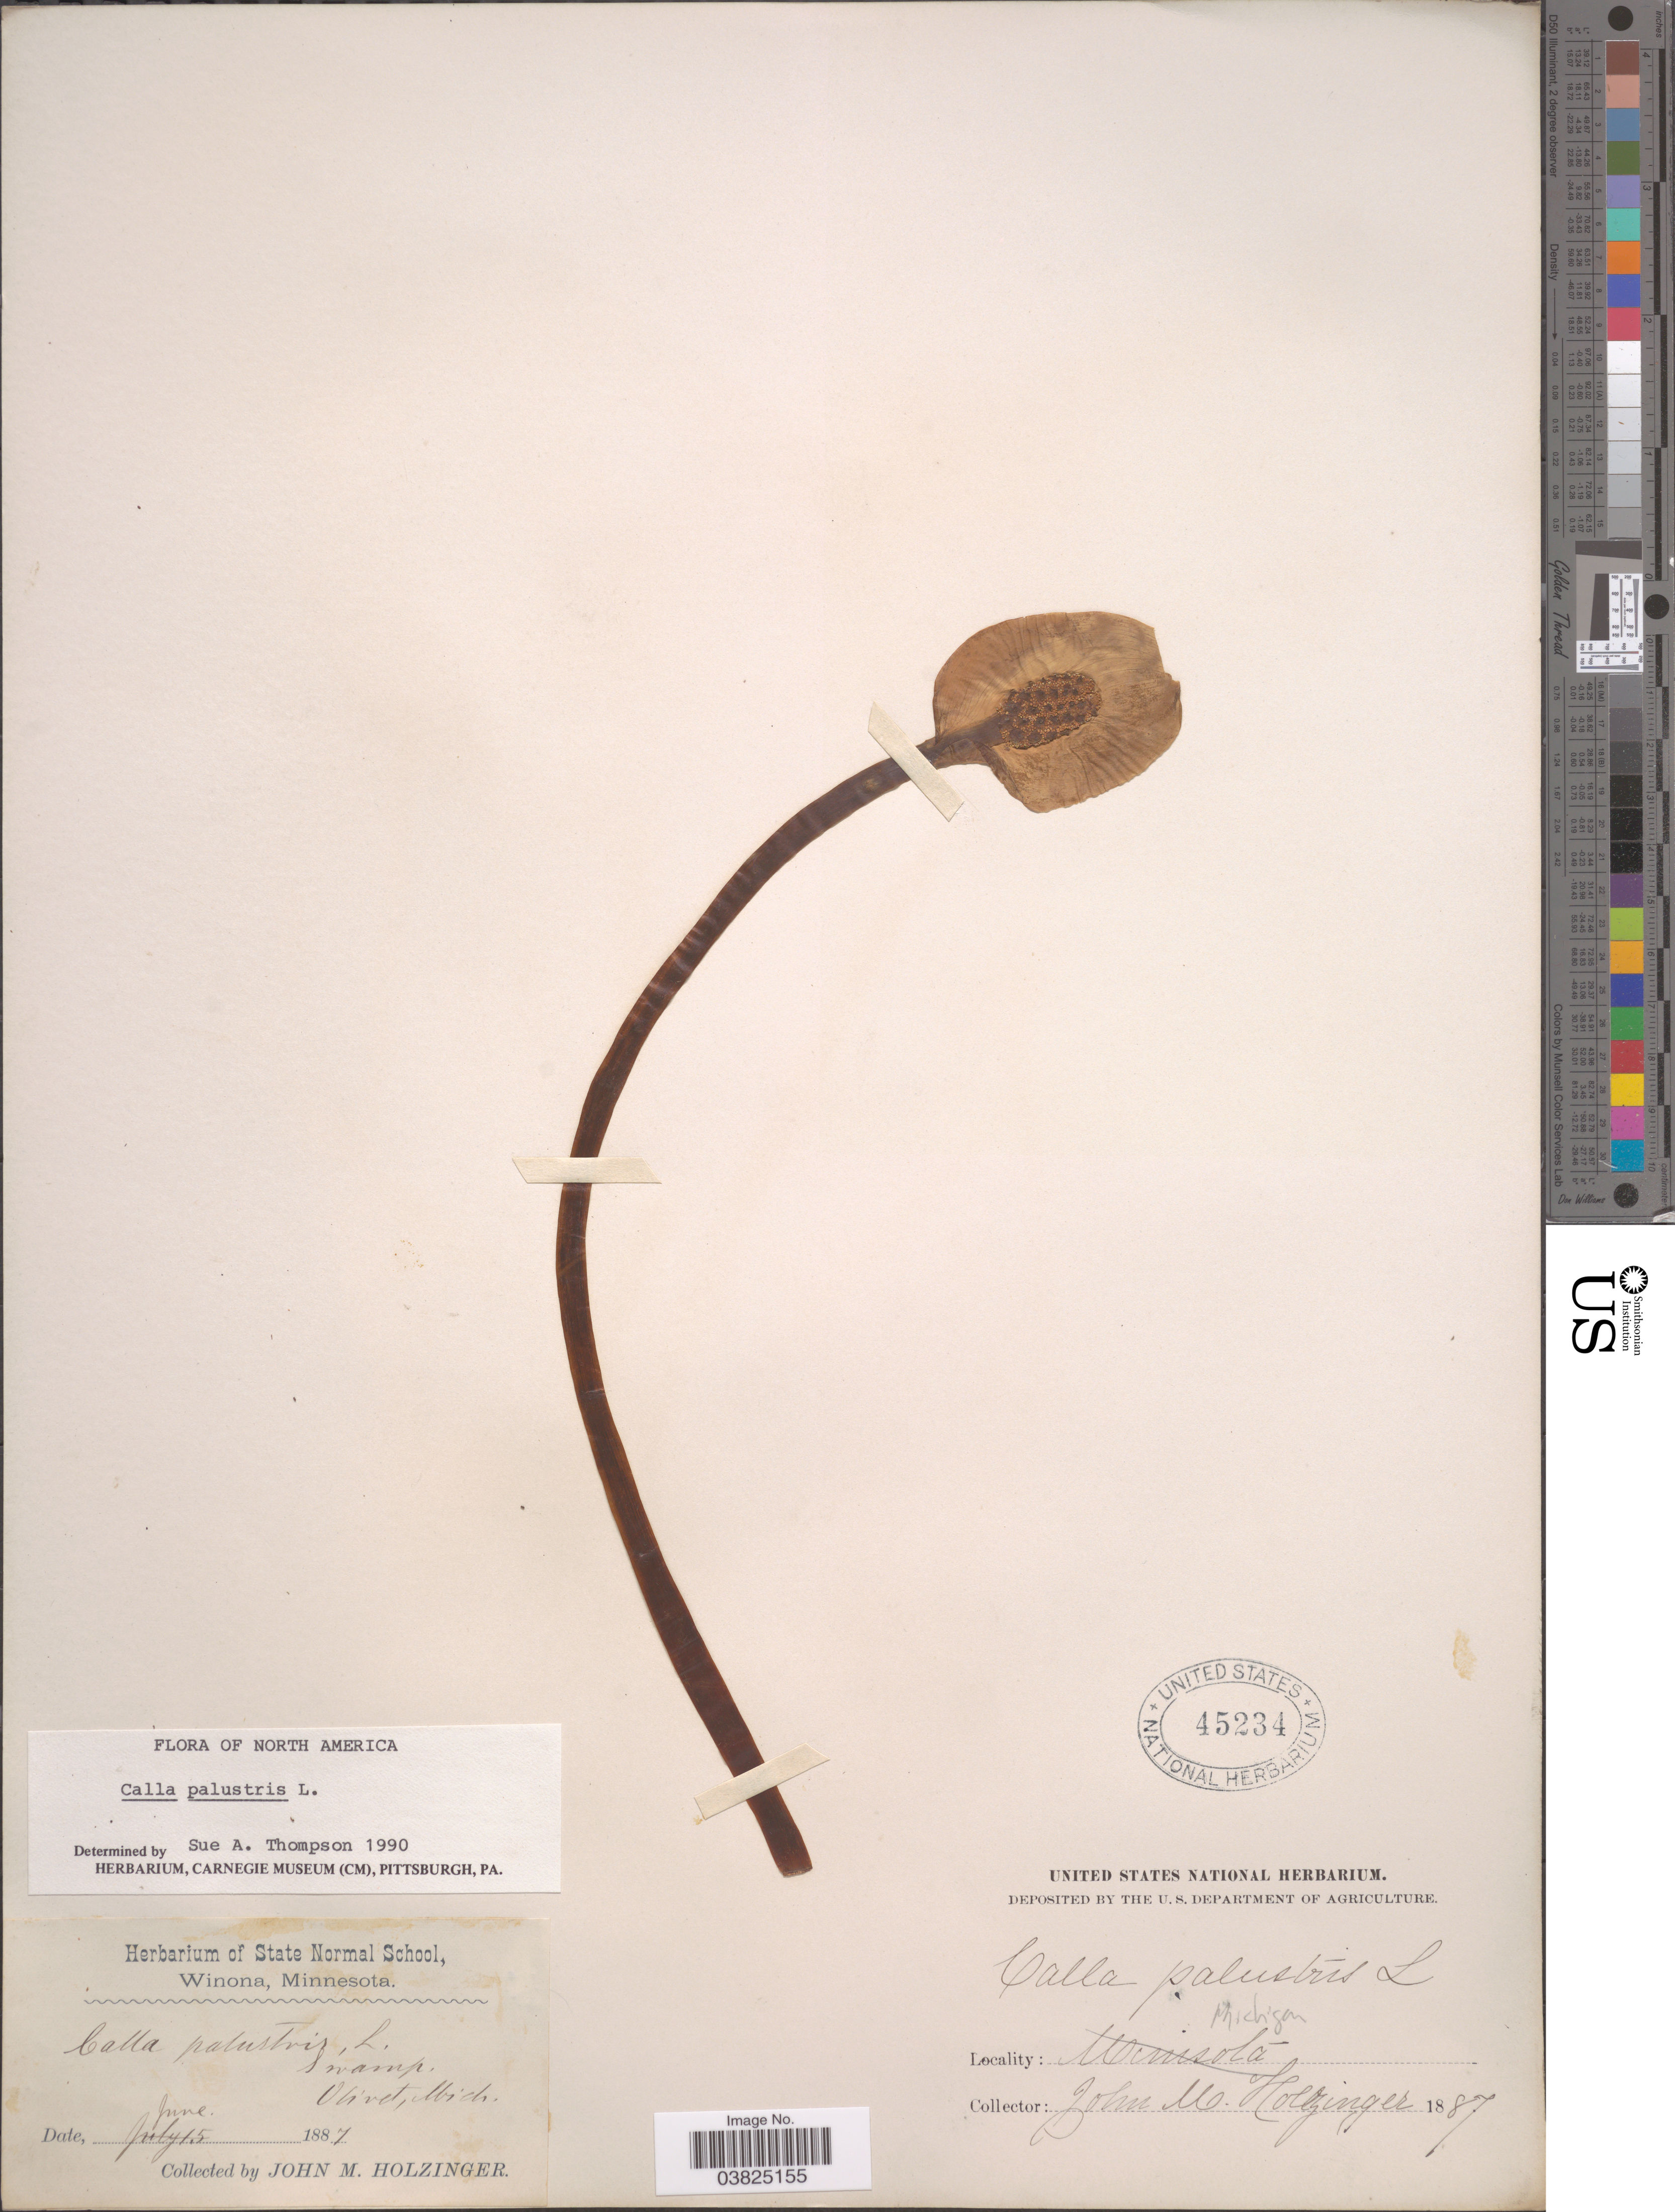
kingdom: Plantae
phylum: Tracheophyta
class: Liliopsida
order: Alismatales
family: Araceae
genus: Calla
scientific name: Calla palustris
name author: L.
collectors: J. M. Holzinger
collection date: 1887-06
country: United States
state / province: Michigan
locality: Olivet.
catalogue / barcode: US 45234